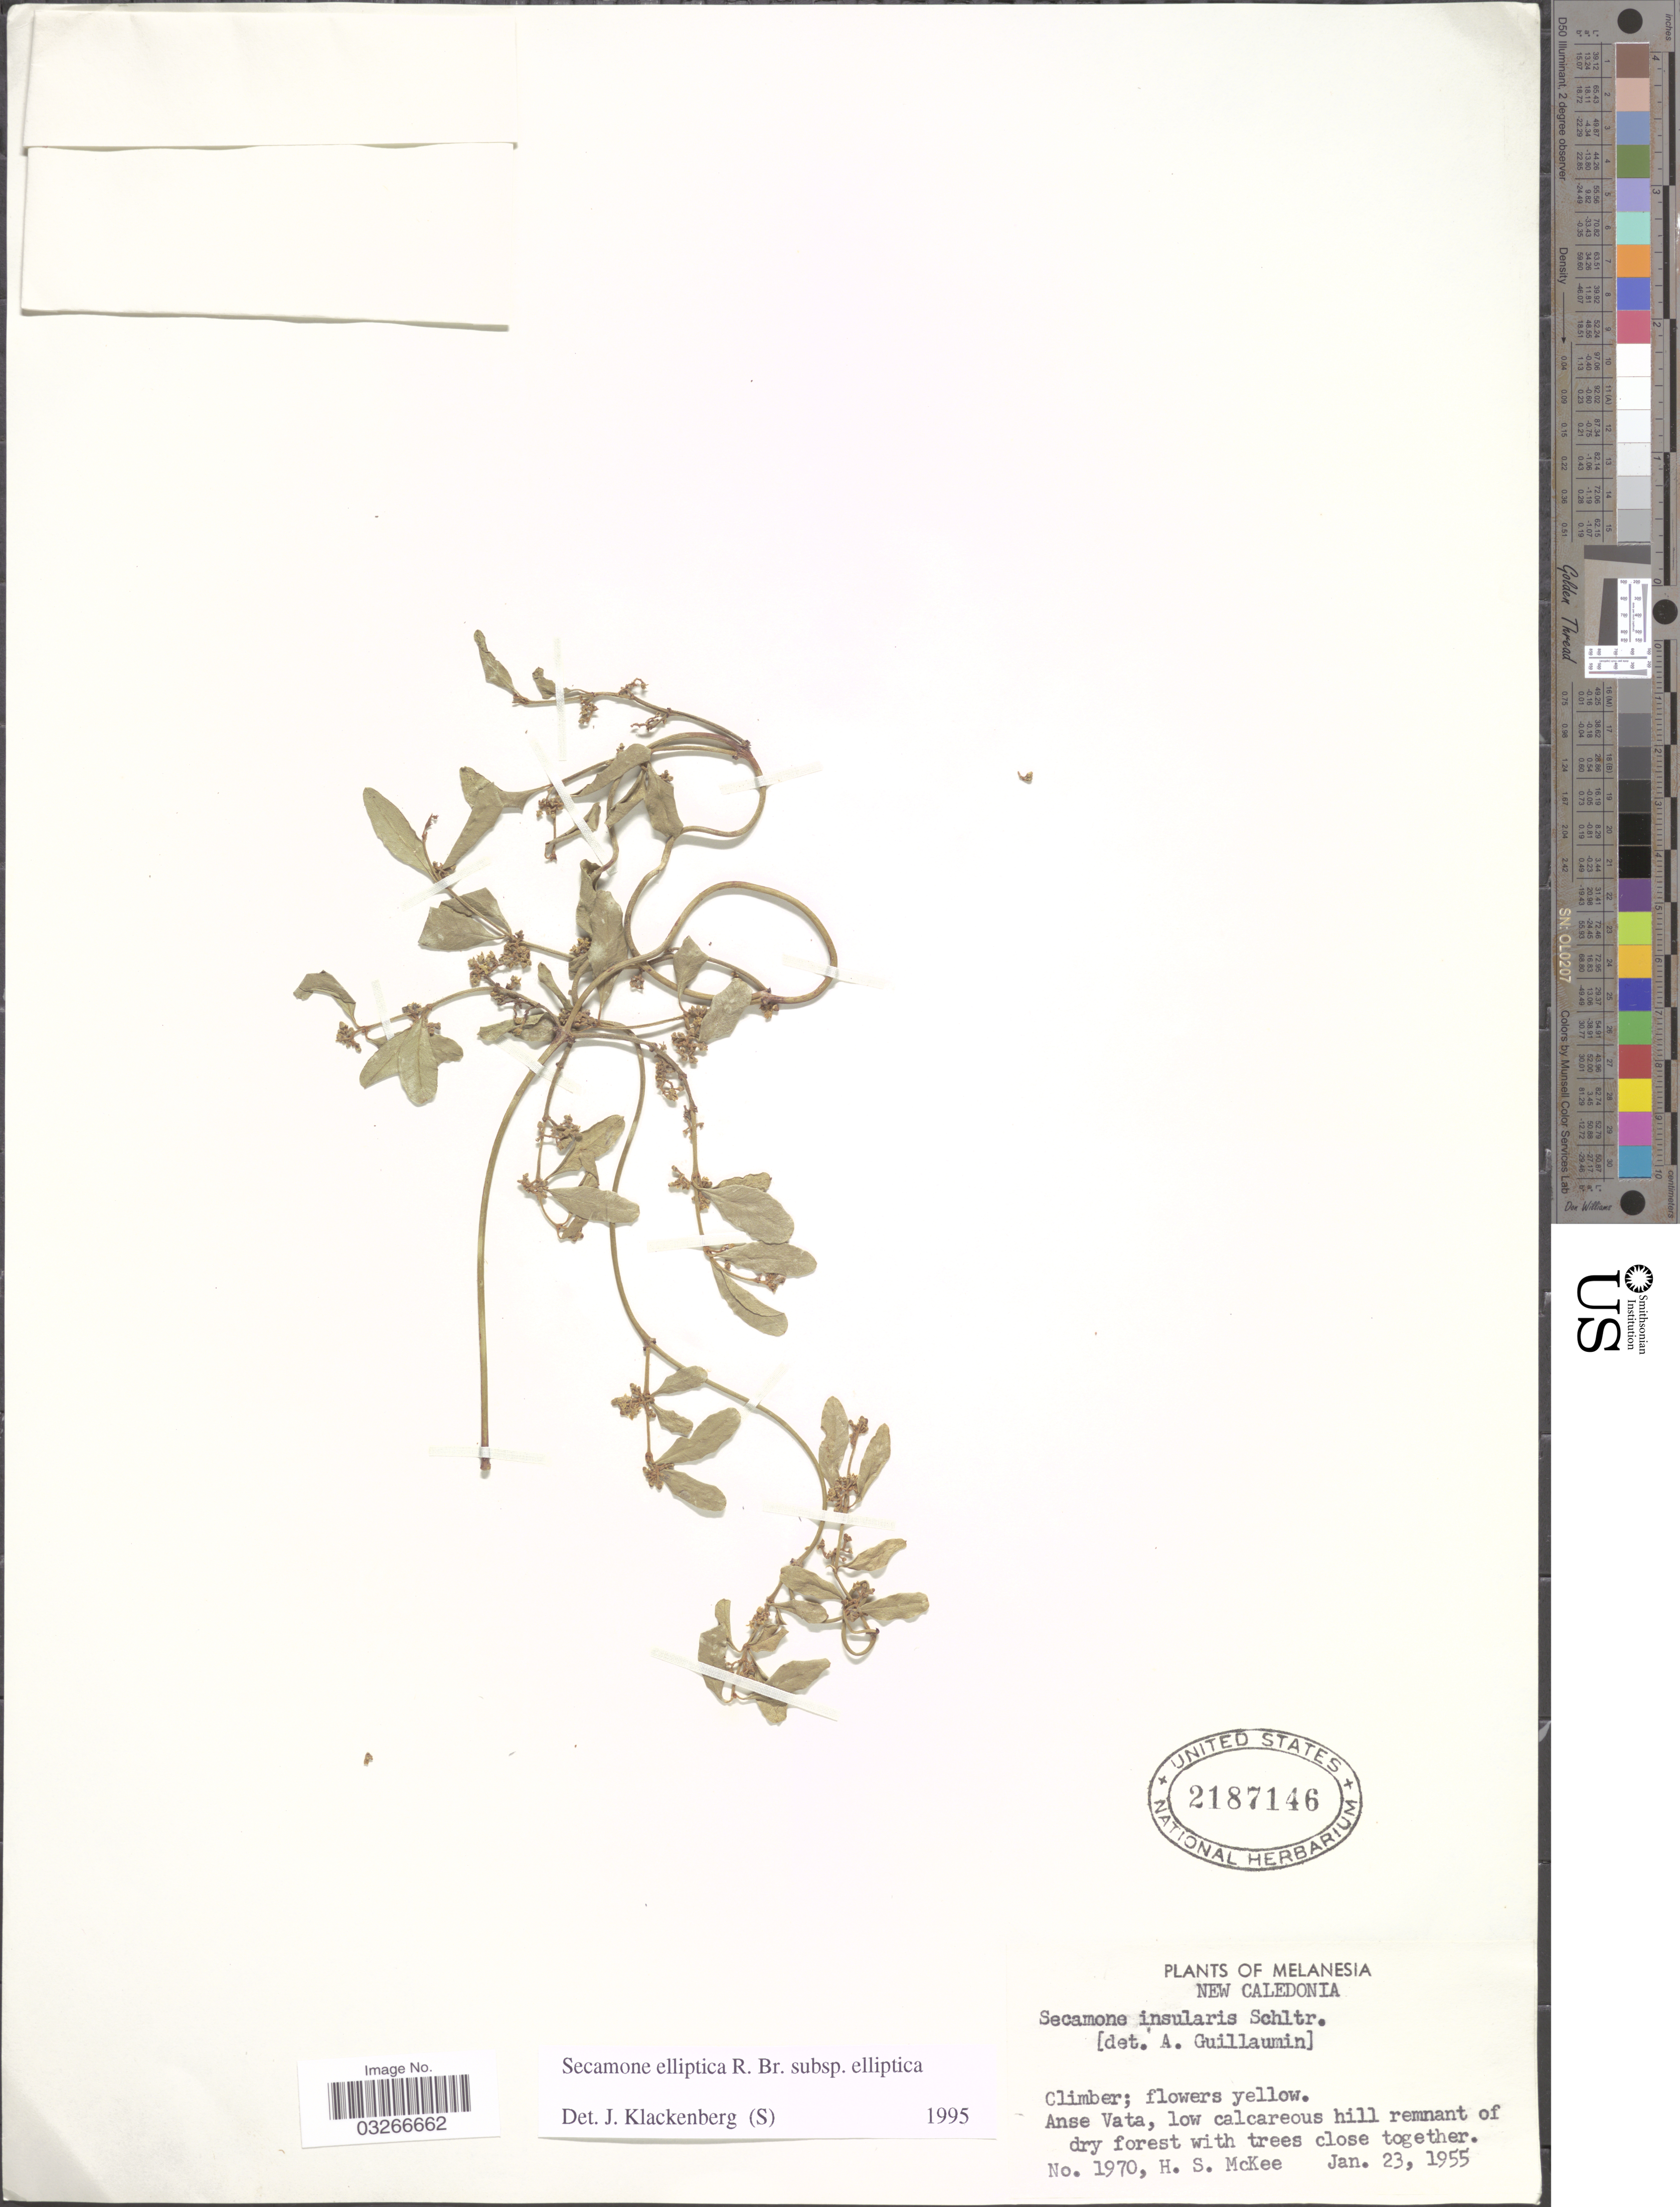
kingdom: Plantae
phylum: Tracheophyta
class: Magnoliopsida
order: Gentianales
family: Apocynaceae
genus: Secamone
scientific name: Secamone elliptica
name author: R. Br.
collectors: H. S. McKee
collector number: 1970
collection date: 1955-01-23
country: New Caledonia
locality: Melanesia. Anse Vata, low calcareous hill remnant of dry forest with trees close together.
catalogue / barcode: US 2187146